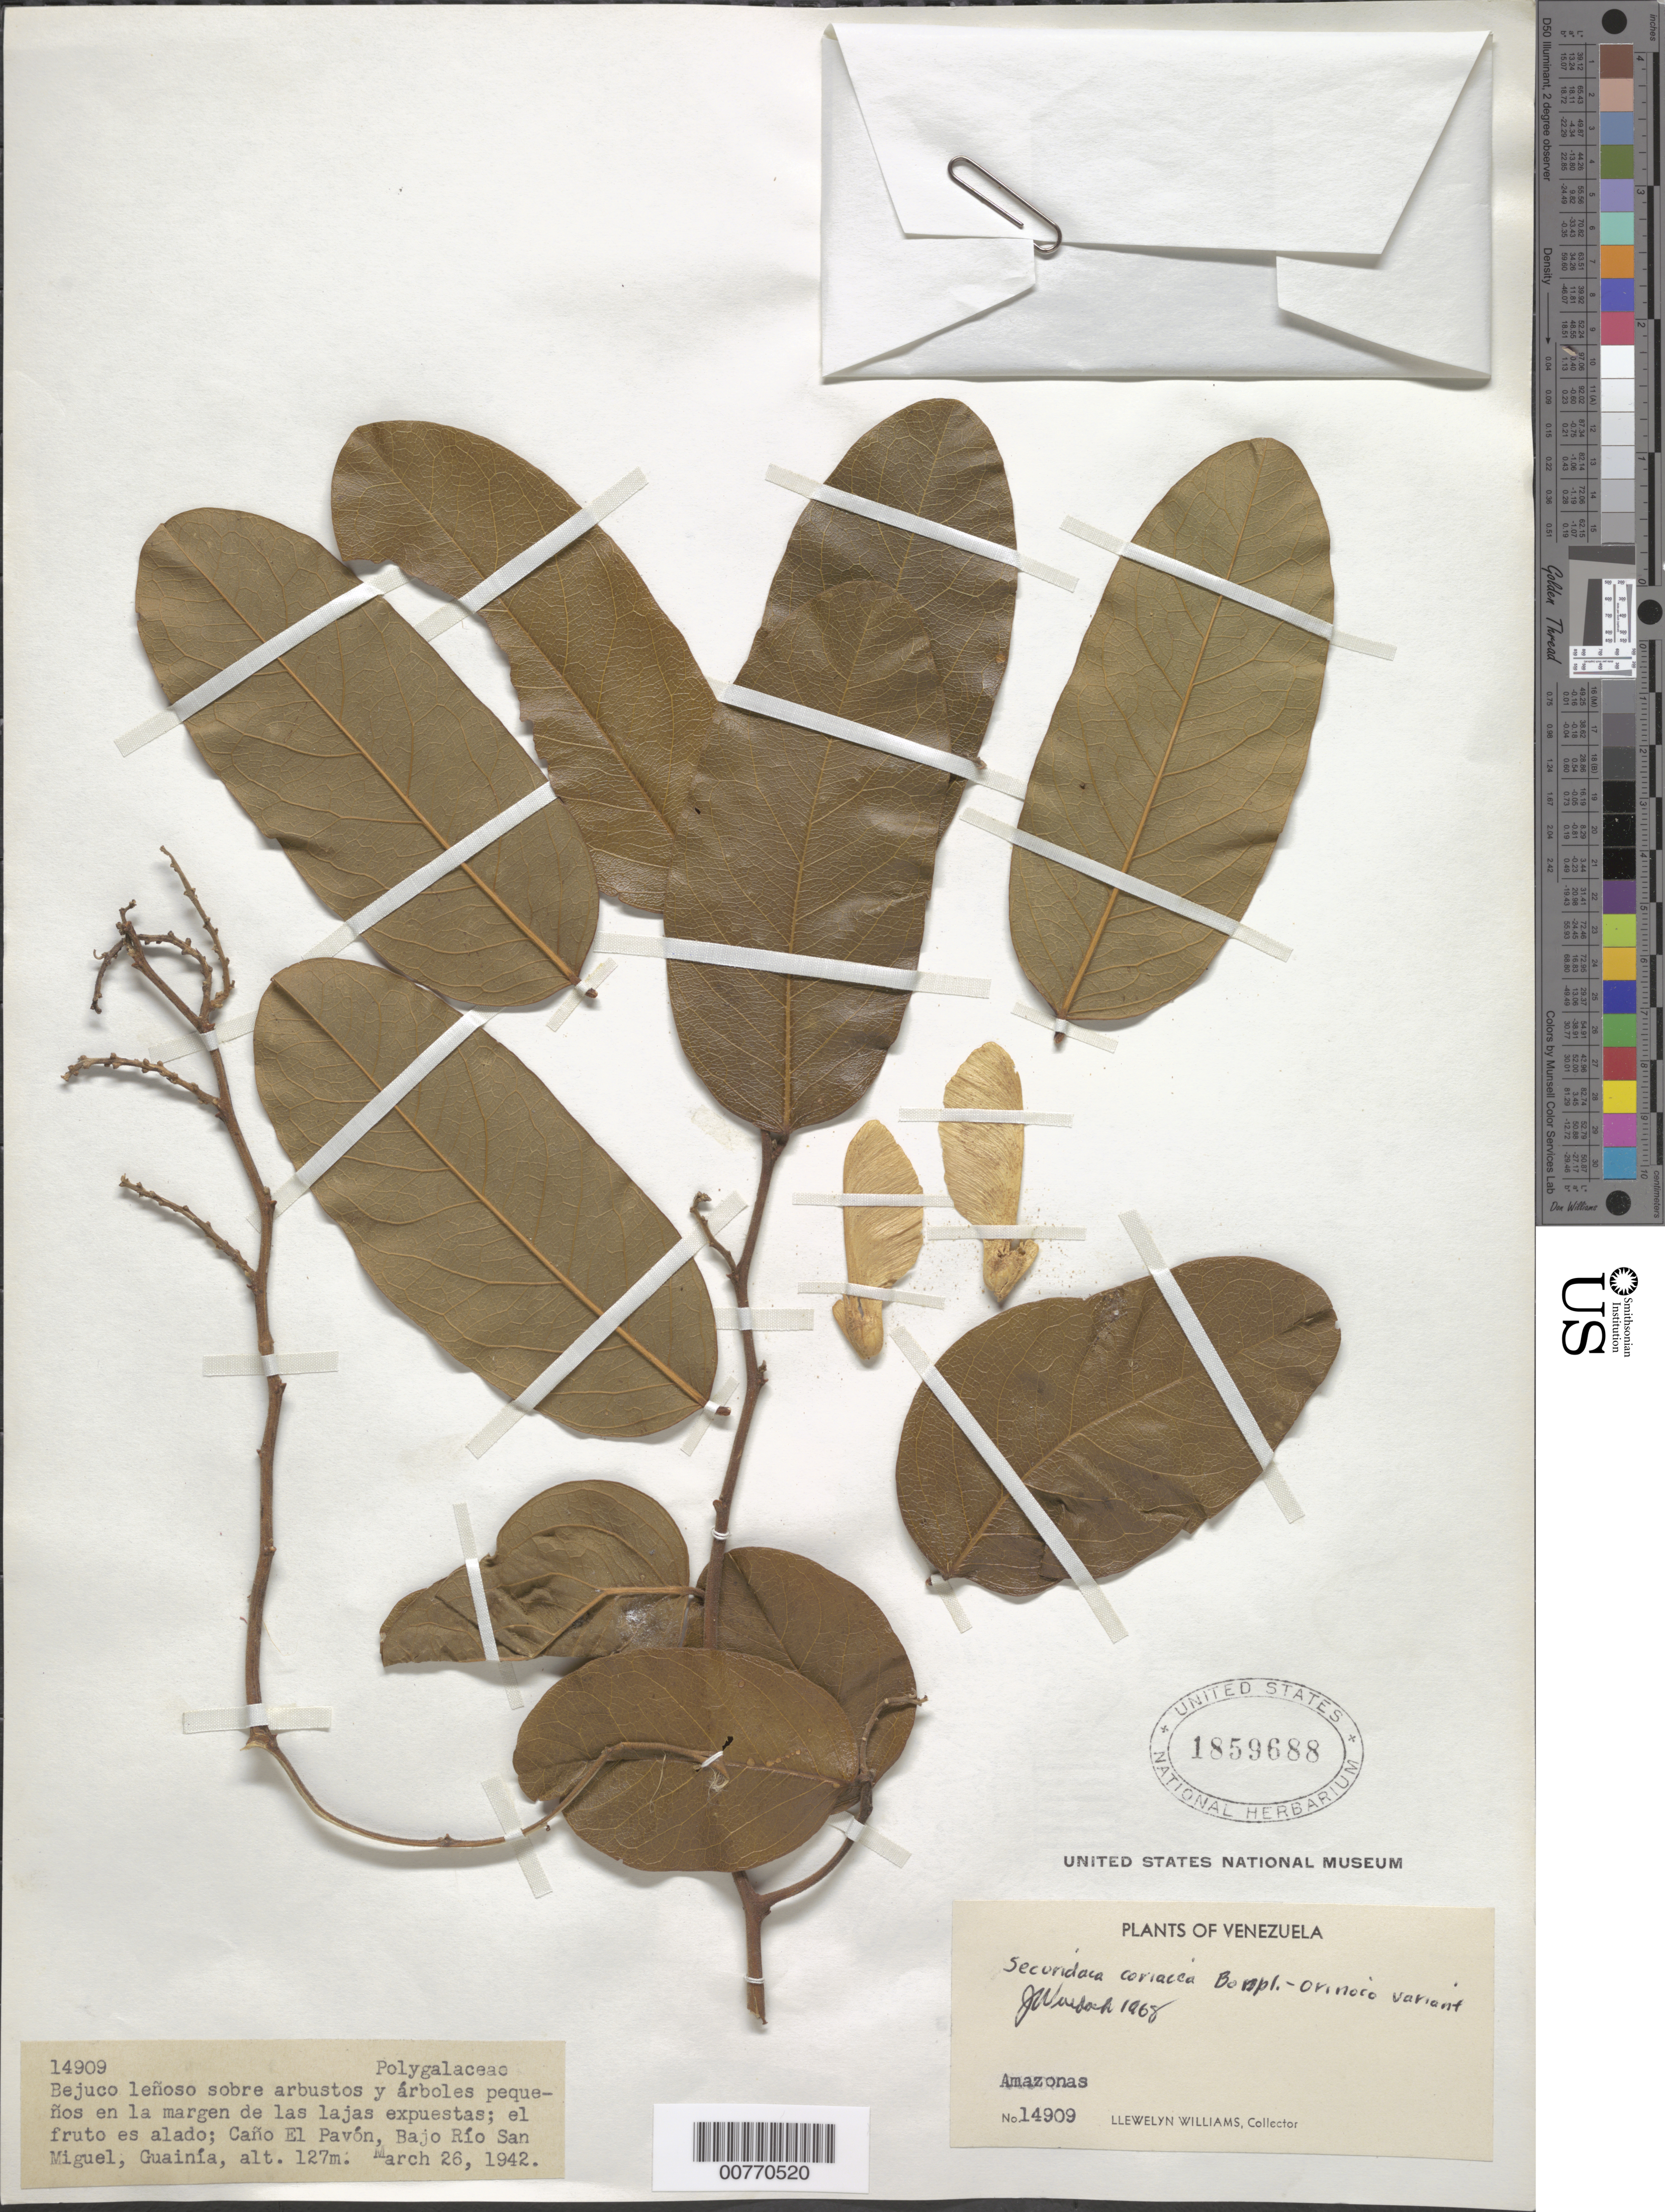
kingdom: Plantae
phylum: Tracheophyta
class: Magnoliopsida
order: Fabales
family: Polygalaceae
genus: Securidaca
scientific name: Securidaca coriacea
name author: Bonpl. ex Steud.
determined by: Wurdack, John J., (US), US (UNITED STATES)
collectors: Ll. Williams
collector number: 14909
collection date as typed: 26-Mar-42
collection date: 1942-03-26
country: Venezuela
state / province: Amazonas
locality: El Caño Pavon, Bajo Río San Miguel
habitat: Trees and shrubs along edge of exposed lajas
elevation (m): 120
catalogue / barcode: US 1859688